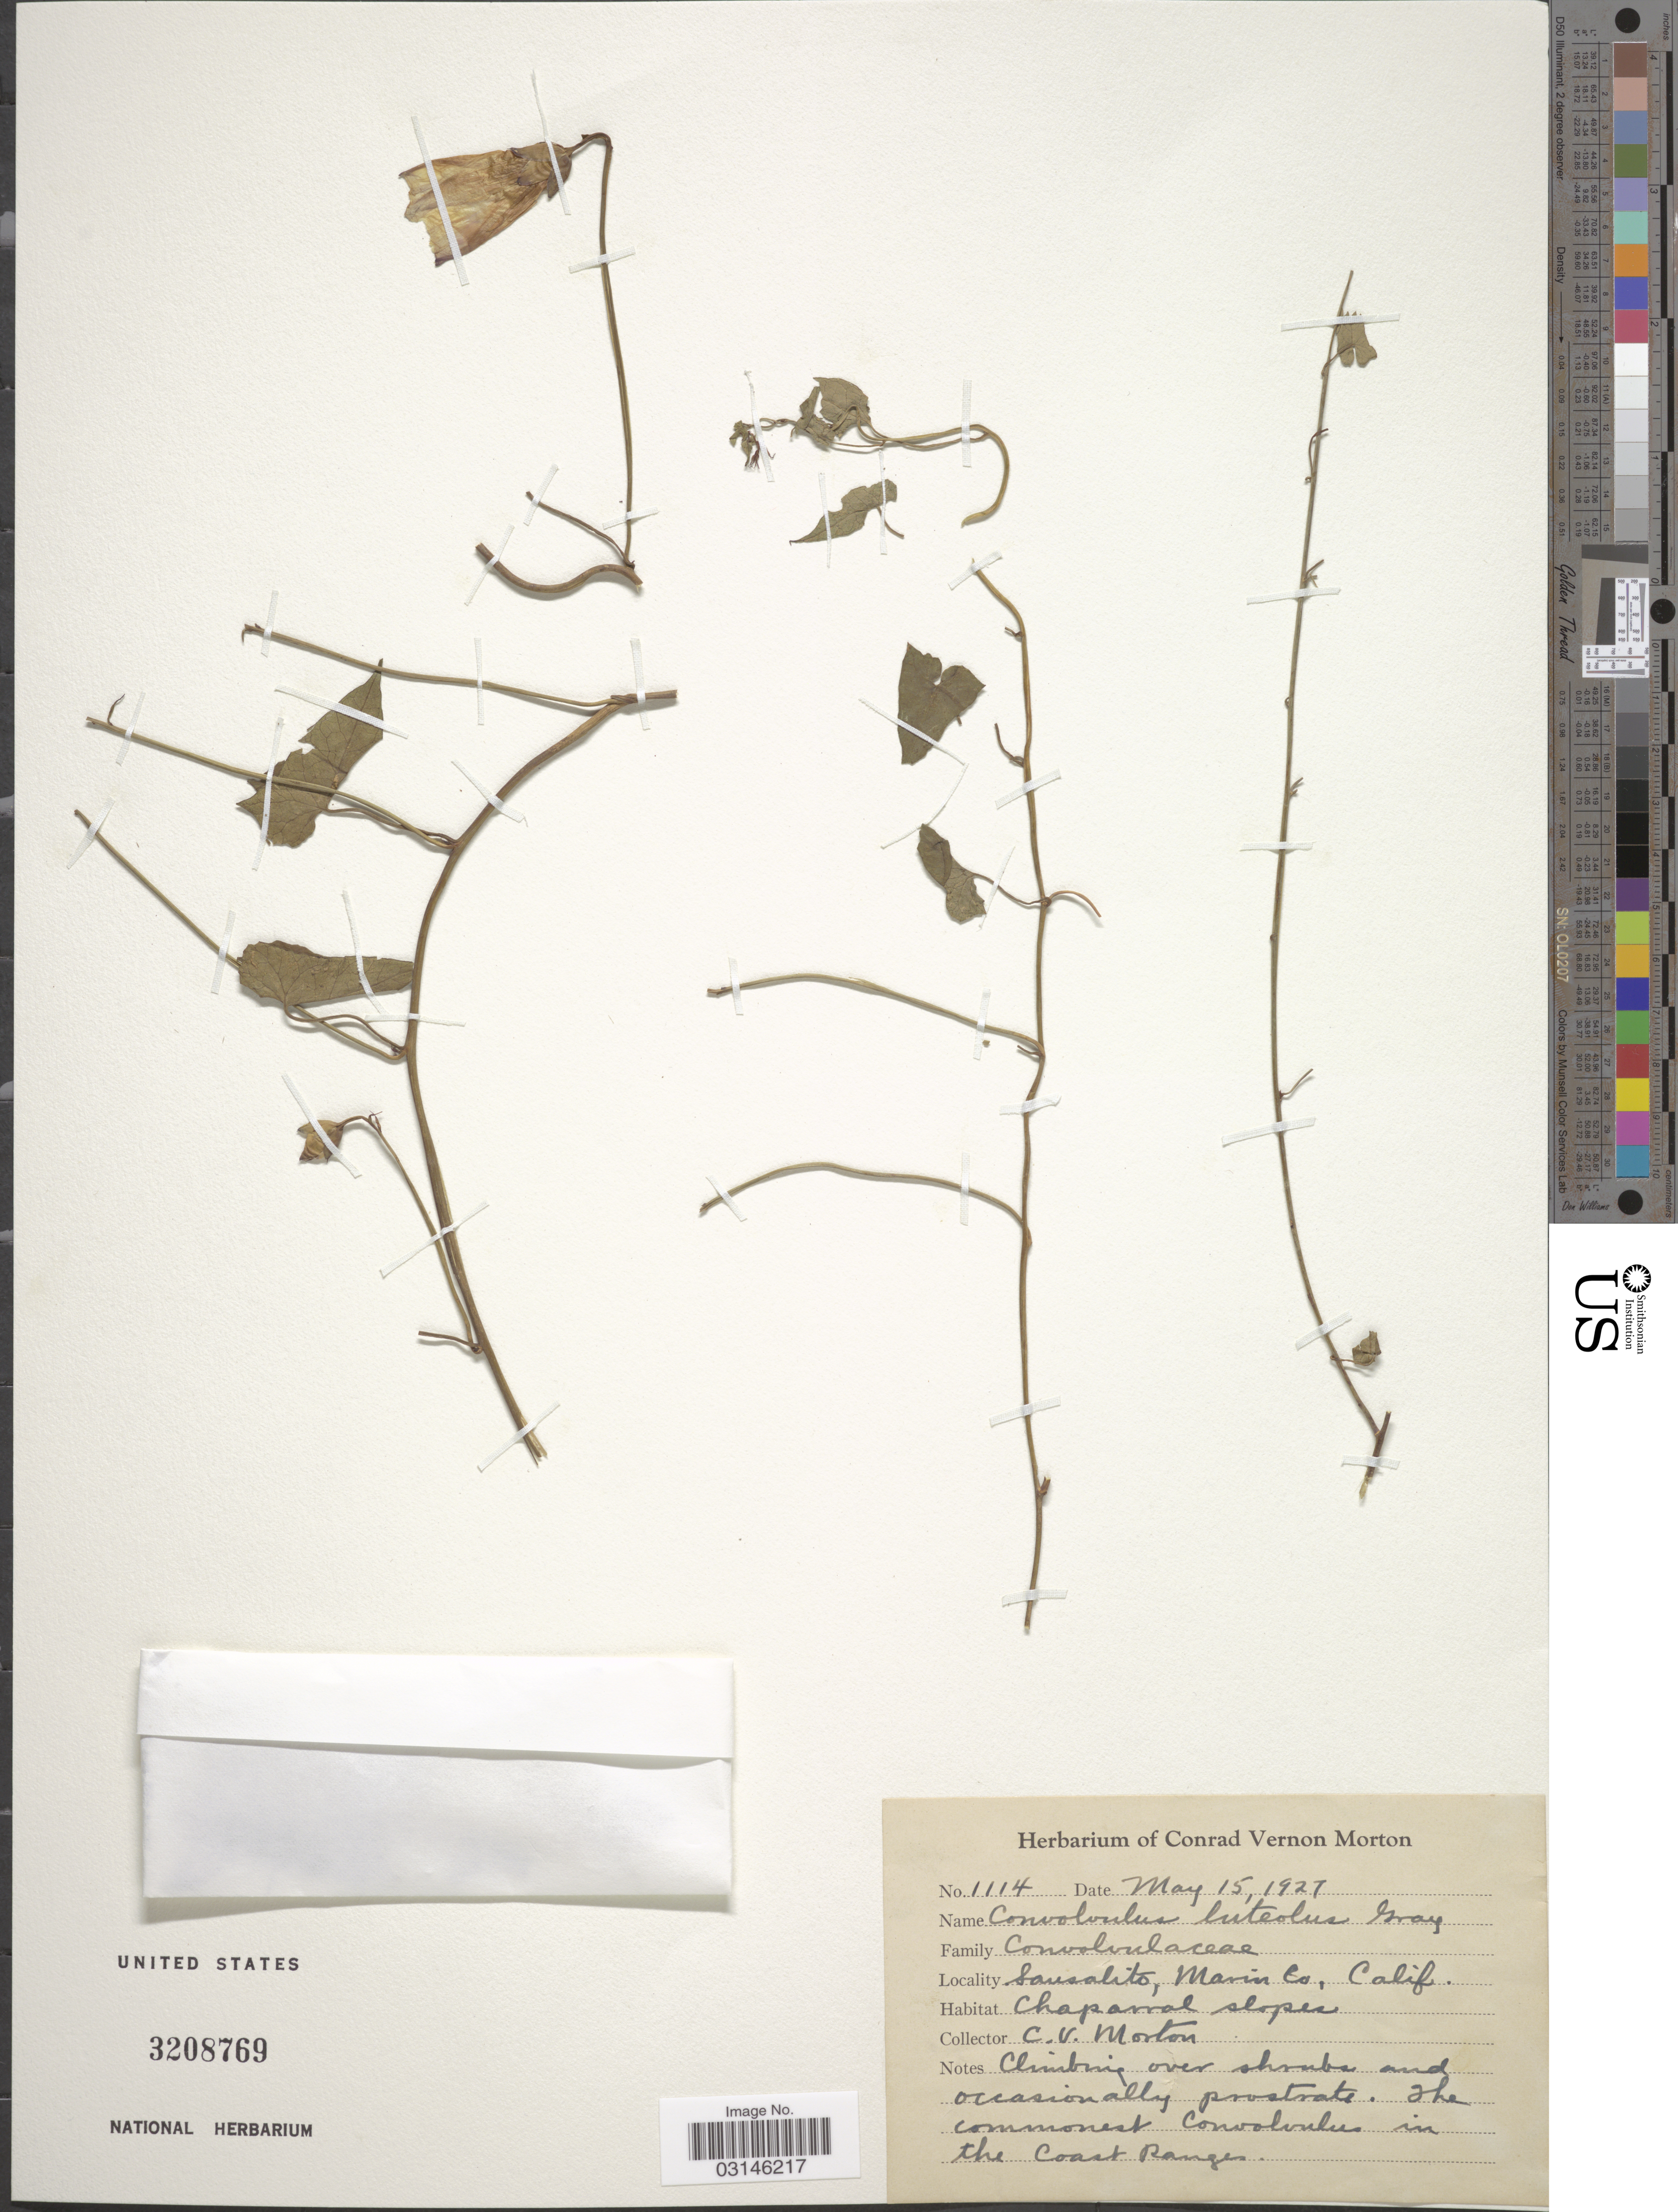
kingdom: Plantae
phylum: Tracheophyta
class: Magnoliopsida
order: Solanales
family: Convolvulaceae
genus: Calystegia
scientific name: Calystegia occidentalis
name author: (A. Gray) Brummitt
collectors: C. V. Morton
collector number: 1114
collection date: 1927-05-15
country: United States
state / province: California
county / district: Marin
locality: Sausalito, Marin Co. Chaparral slope.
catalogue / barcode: US 3208769